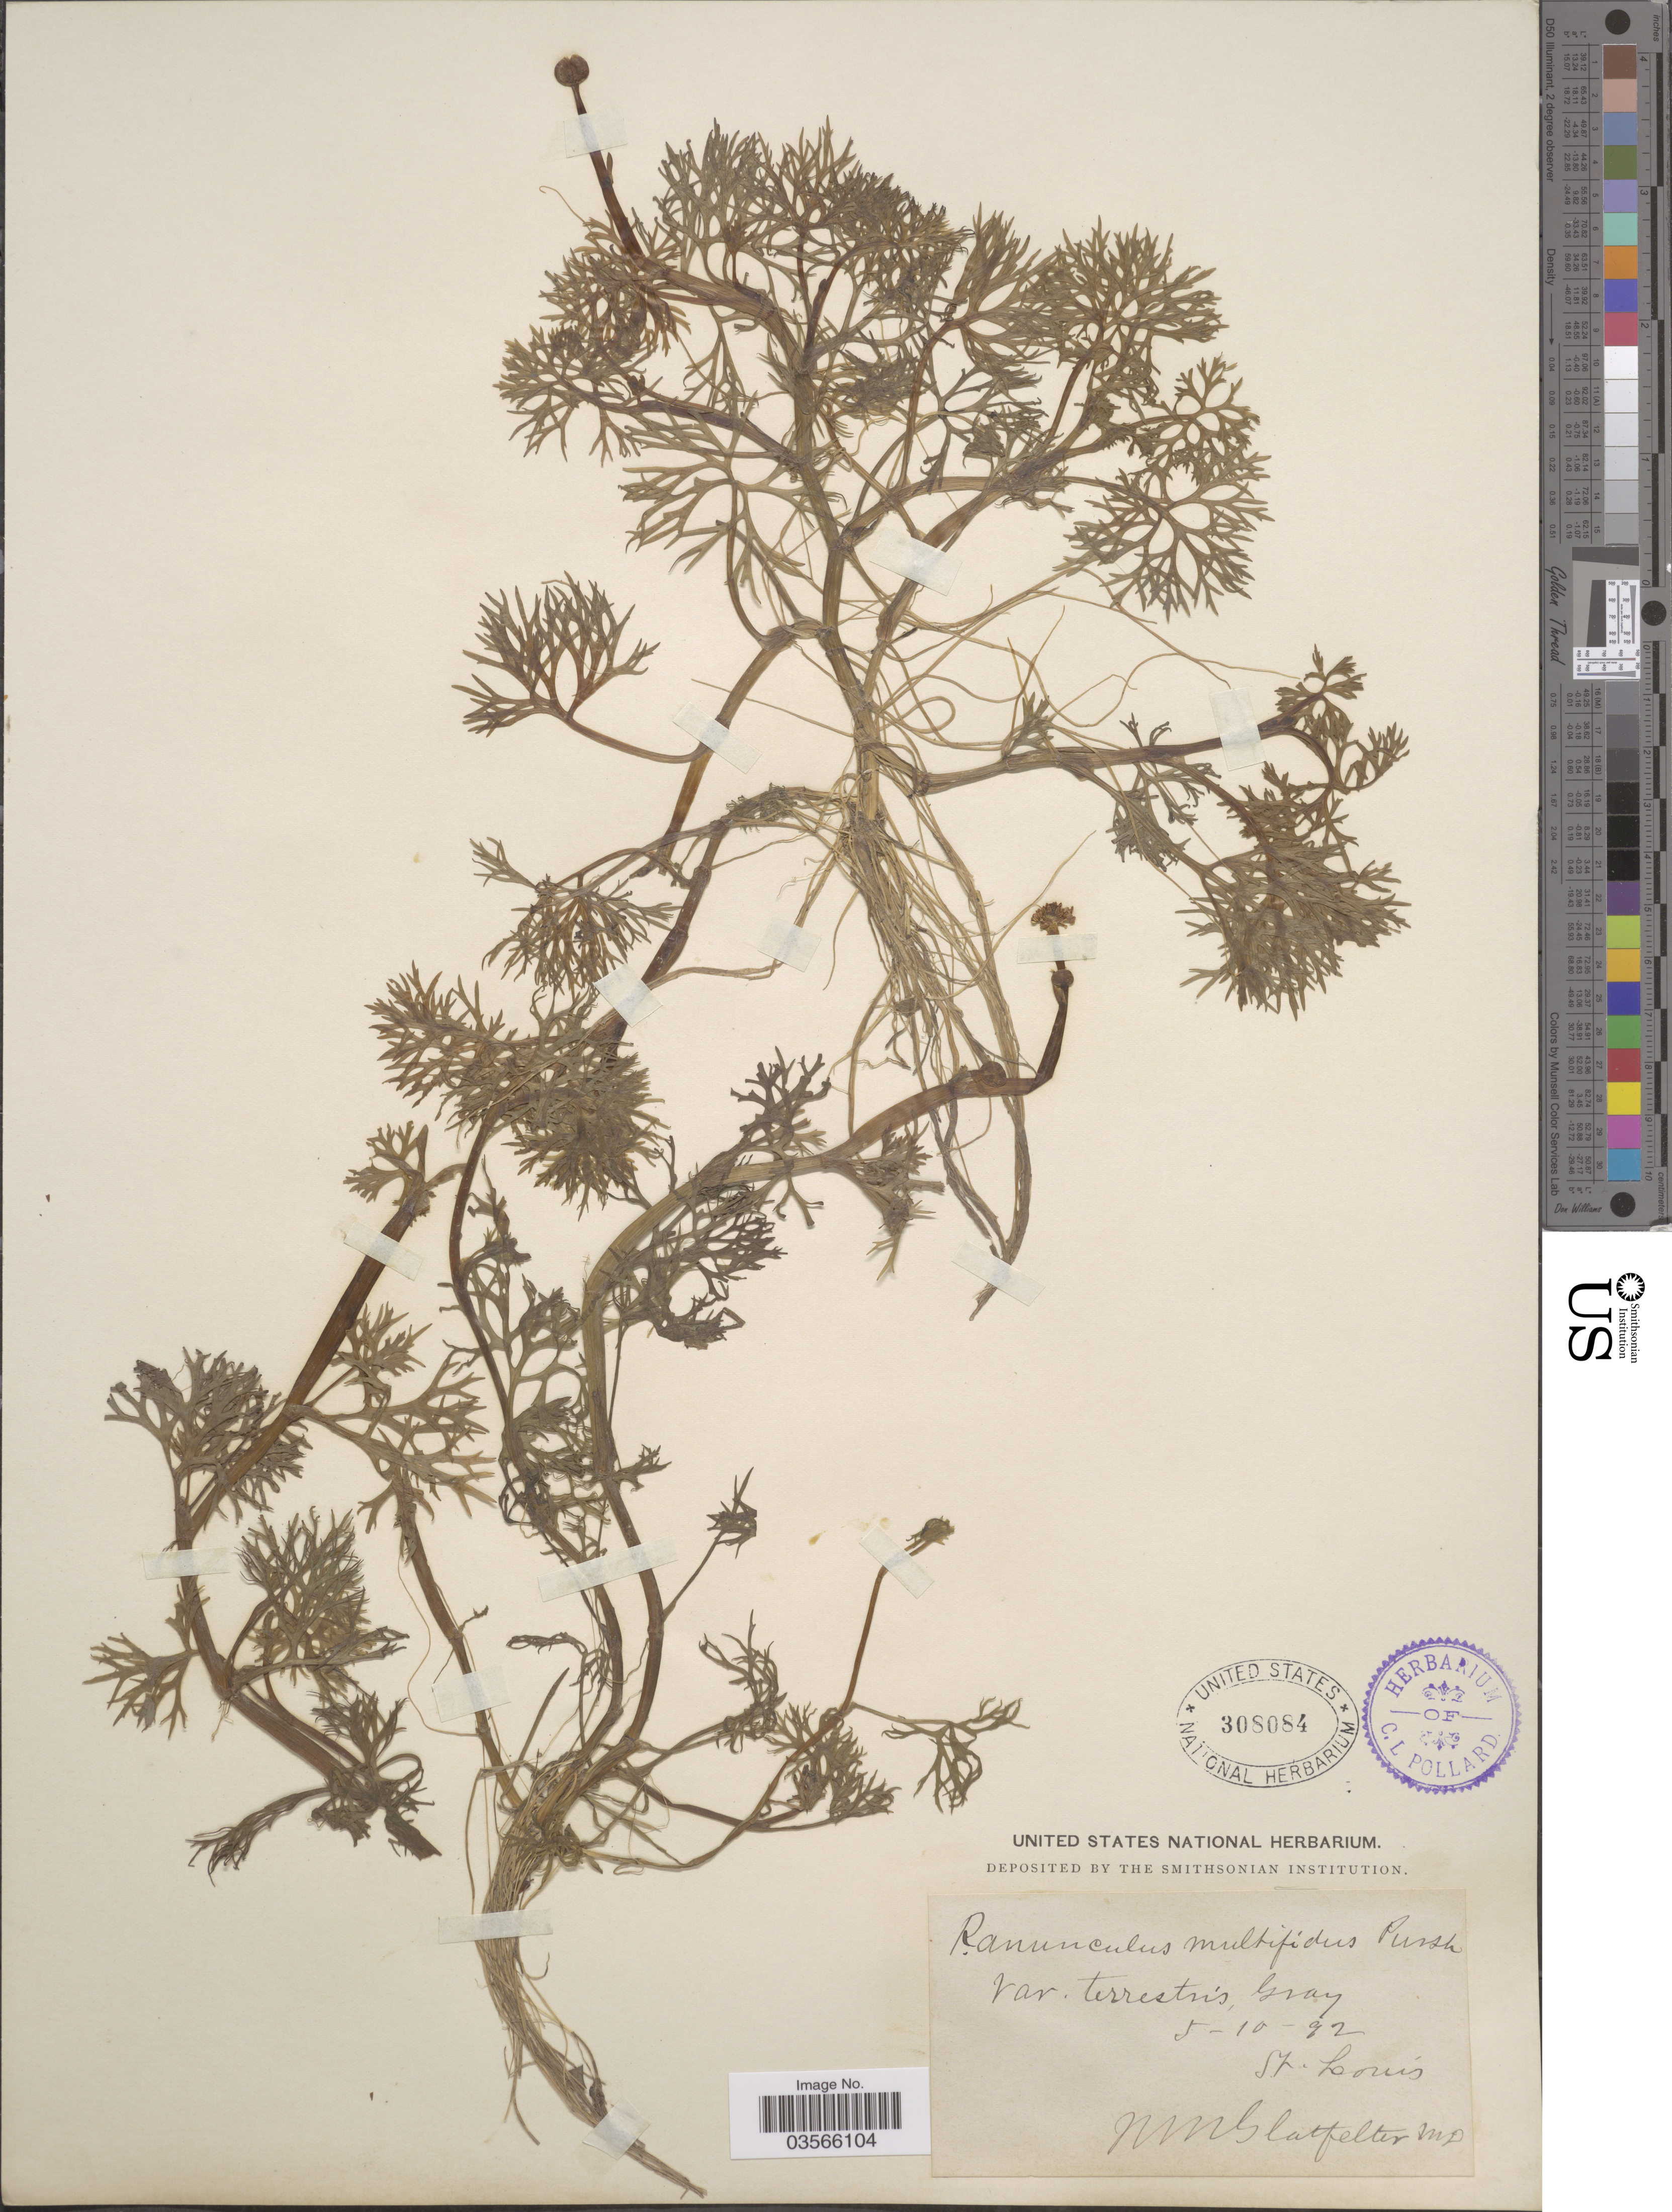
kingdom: Plantae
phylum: Tracheophyta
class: Magnoliopsida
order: Ranunculales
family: Ranunculaceae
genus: Ranunculus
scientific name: Ranunculus flabellaris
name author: Raf.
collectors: N. M. Glatfelter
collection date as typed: Transcribed d/m/y: 10/5/92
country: United States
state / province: Missouri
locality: St. Louis.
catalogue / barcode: US 308084